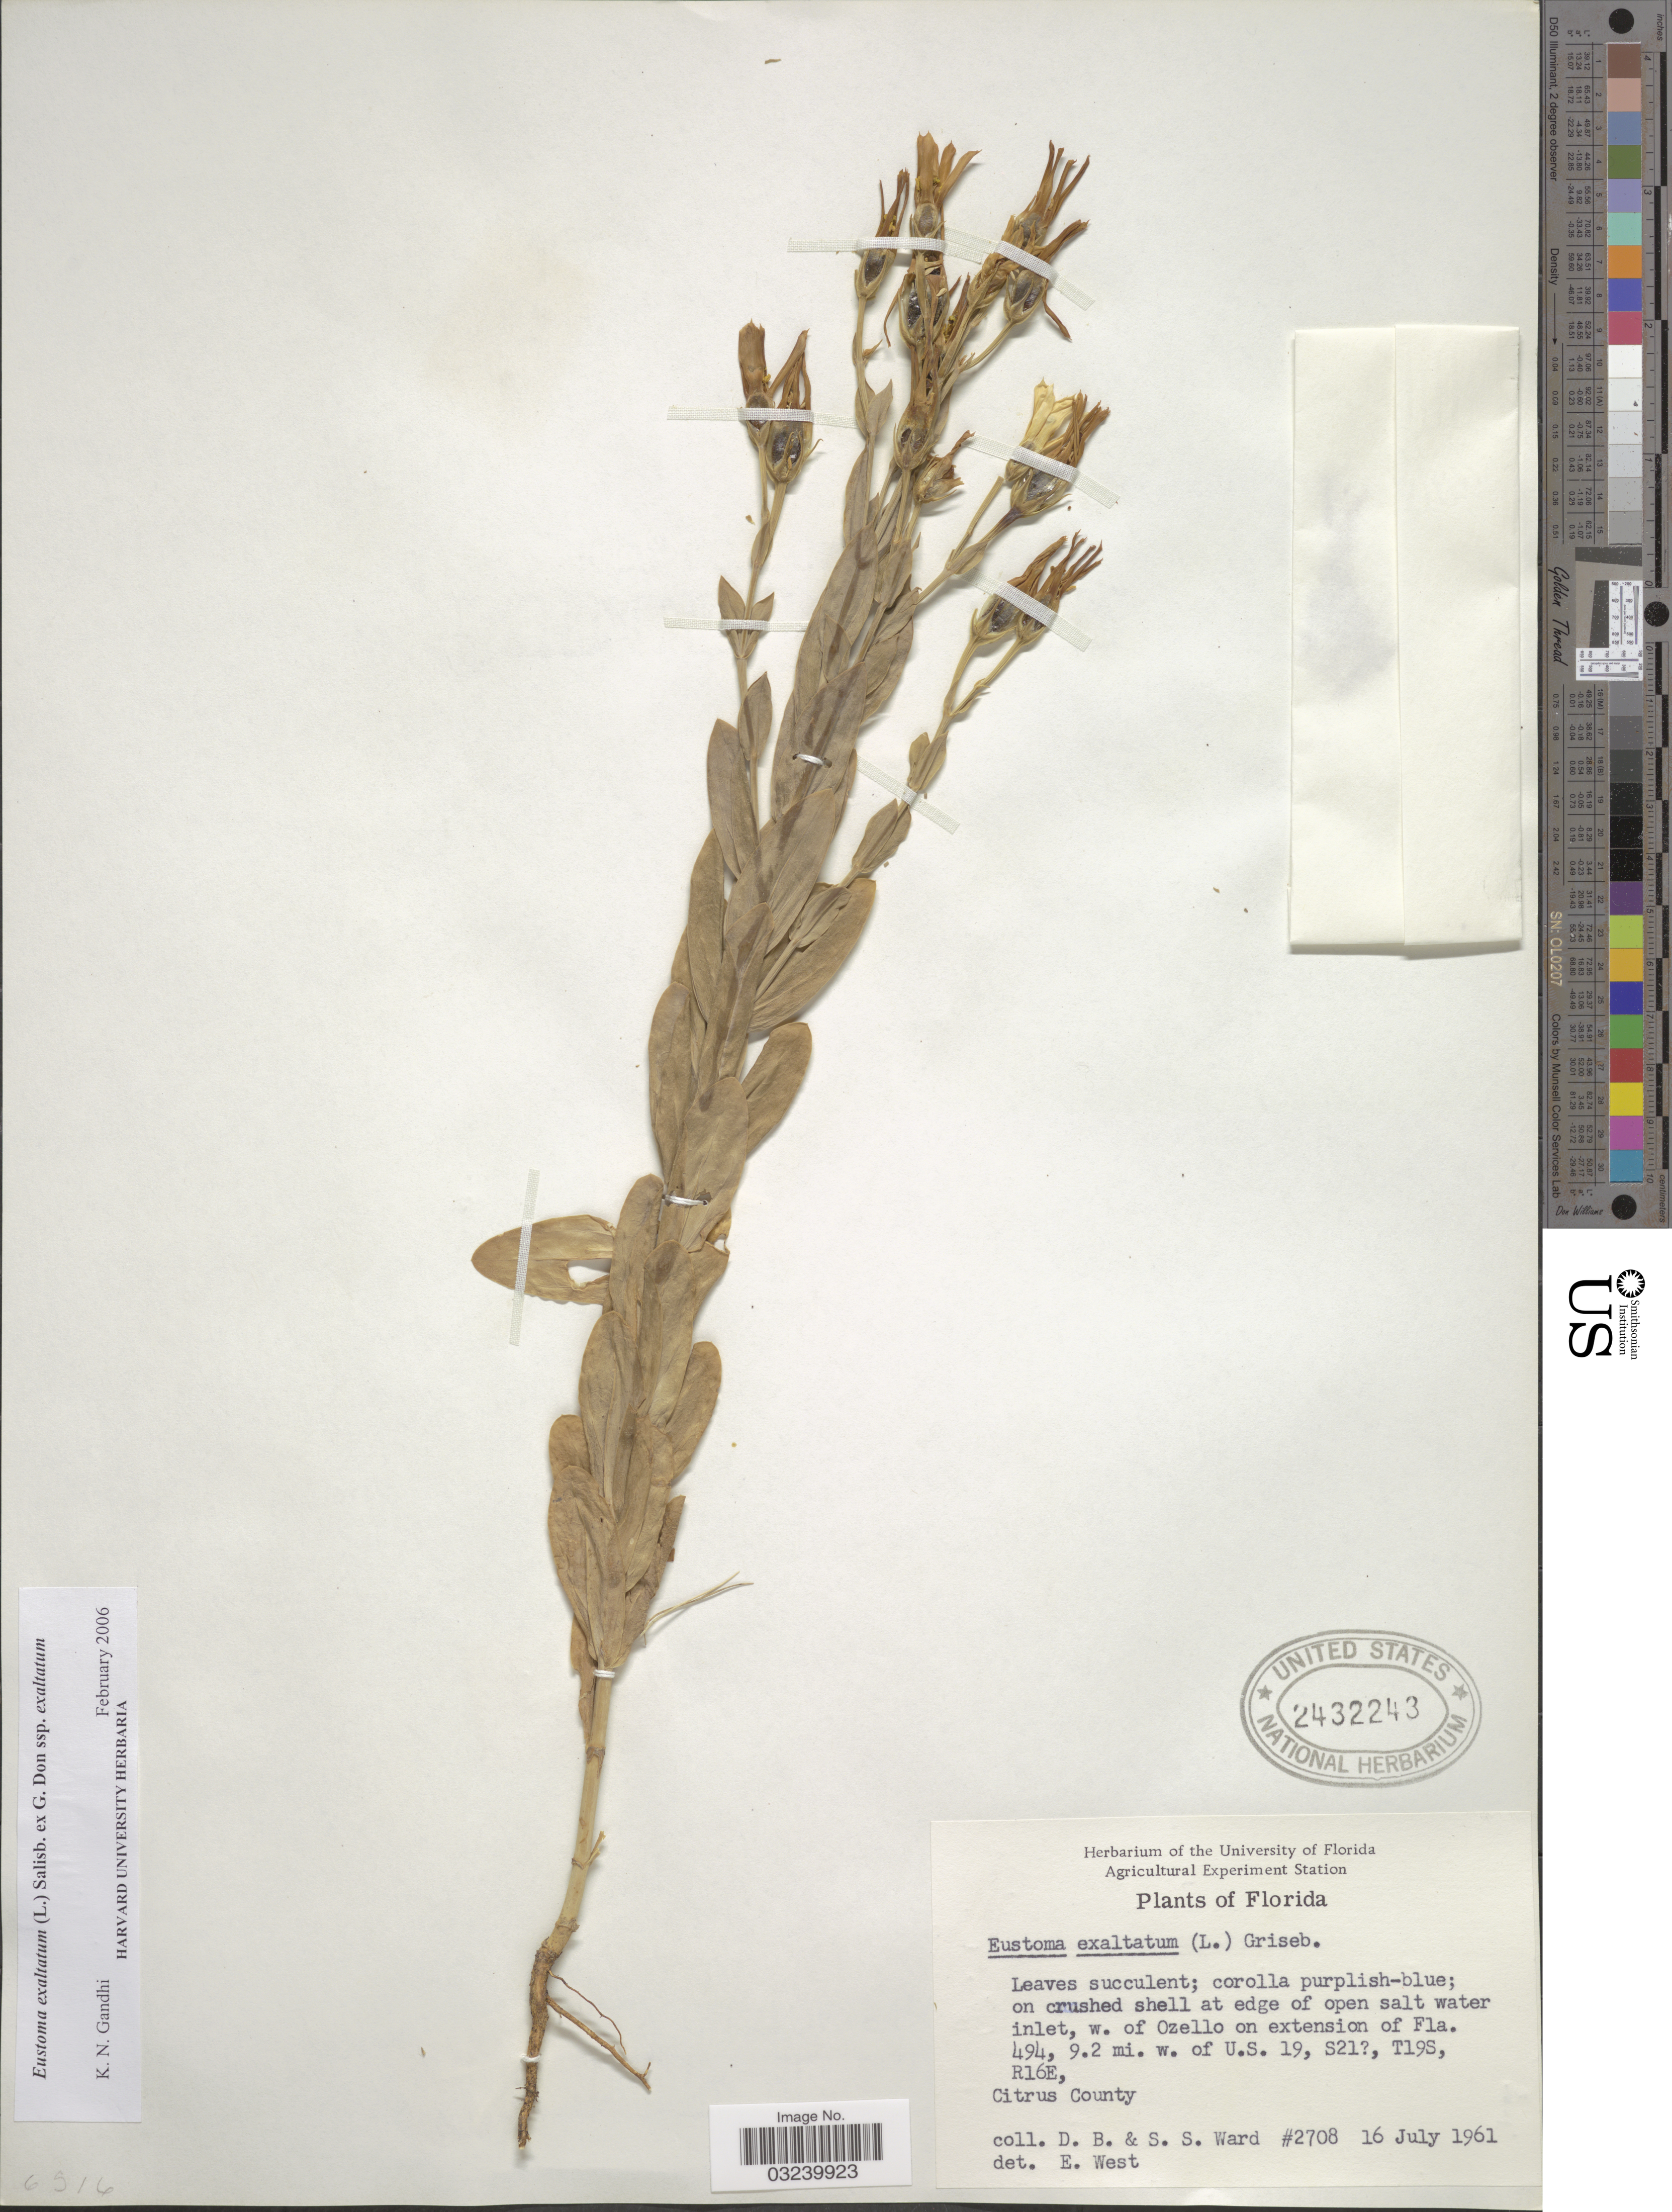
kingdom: Plantae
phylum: Tracheophyta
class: Magnoliopsida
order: Gentianales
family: Gentianaceae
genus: Eustoma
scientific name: Eustoma exaltatum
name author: (L.) Salisb. ex Don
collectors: D. B. Ward & S. S. Ward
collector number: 2708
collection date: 1961-07-16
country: United States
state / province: Florida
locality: On crushed shell at edge of open salt water inlet, w. of Ozello on extension of Fla. 494, 9.2 mi. w. of U.S. 19, S21 [unsure placement], T19S, R16E, Citrus County.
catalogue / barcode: US 2432243